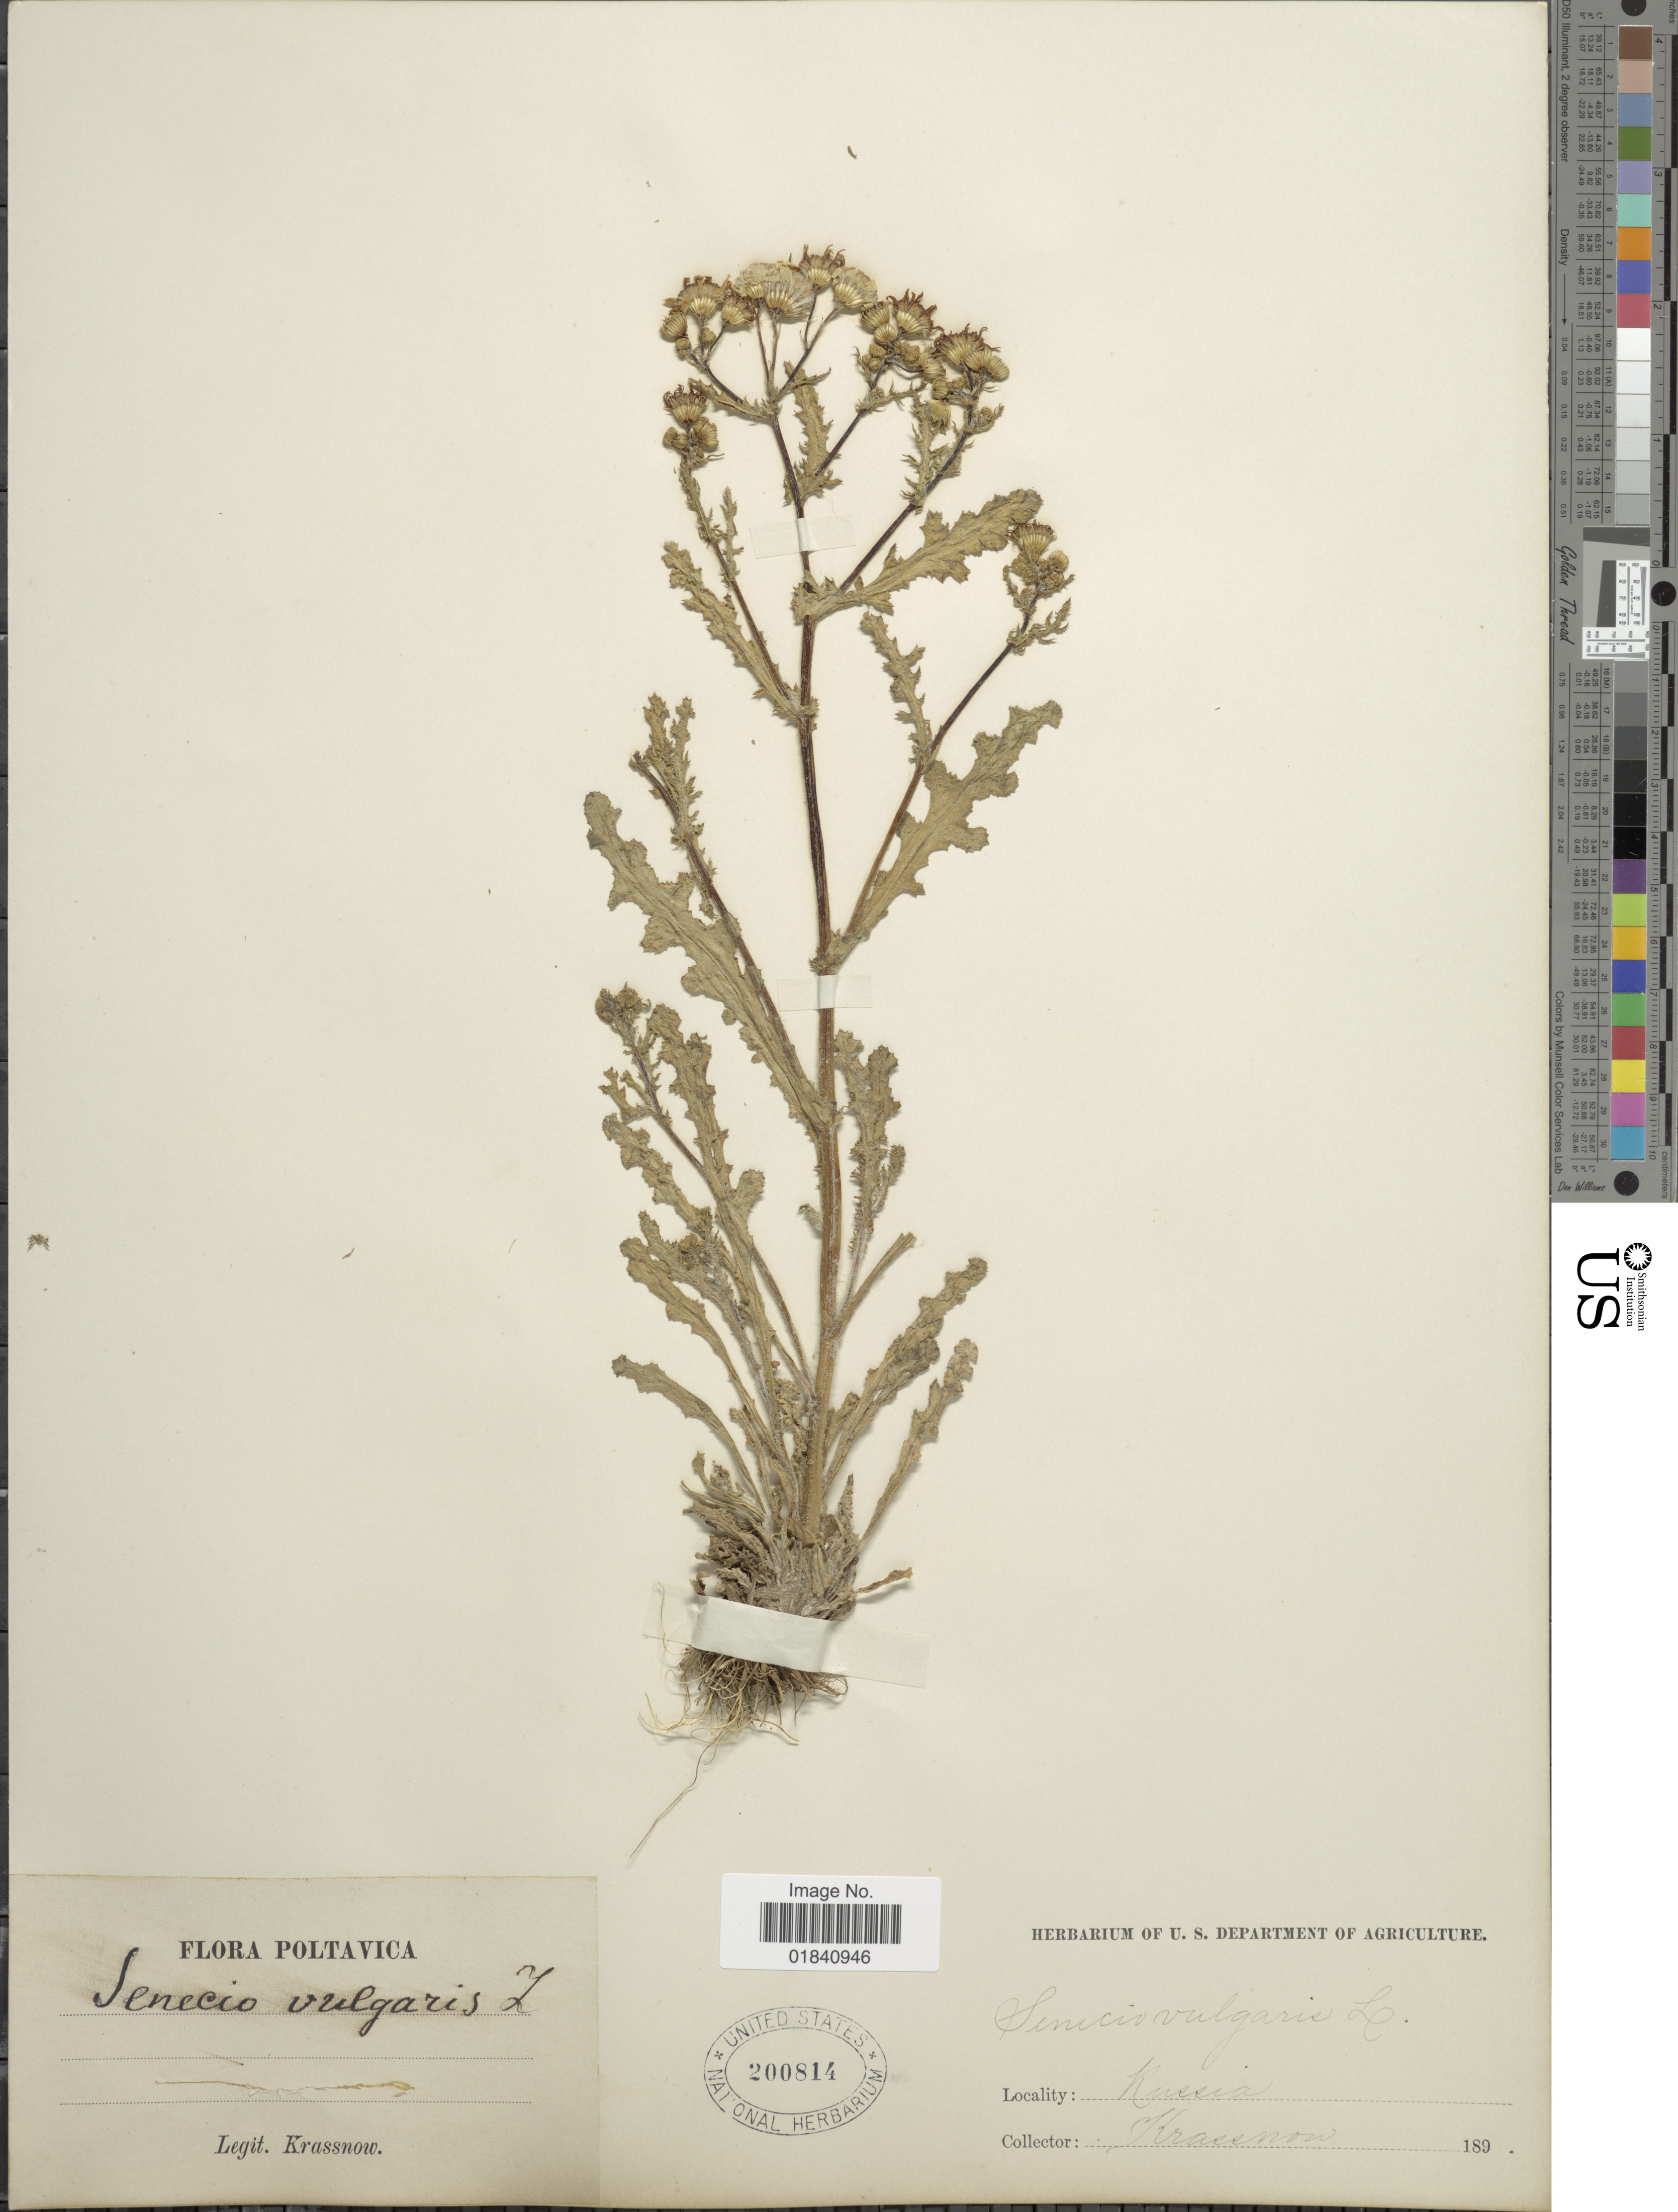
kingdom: Plantae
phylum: Tracheophyta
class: Magnoliopsida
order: Asterales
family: Asteraceae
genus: Senecio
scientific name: Senecio vulgaris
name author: L.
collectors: -. Krassnow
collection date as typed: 189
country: Ukraine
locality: Poltavica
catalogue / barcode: US 200814